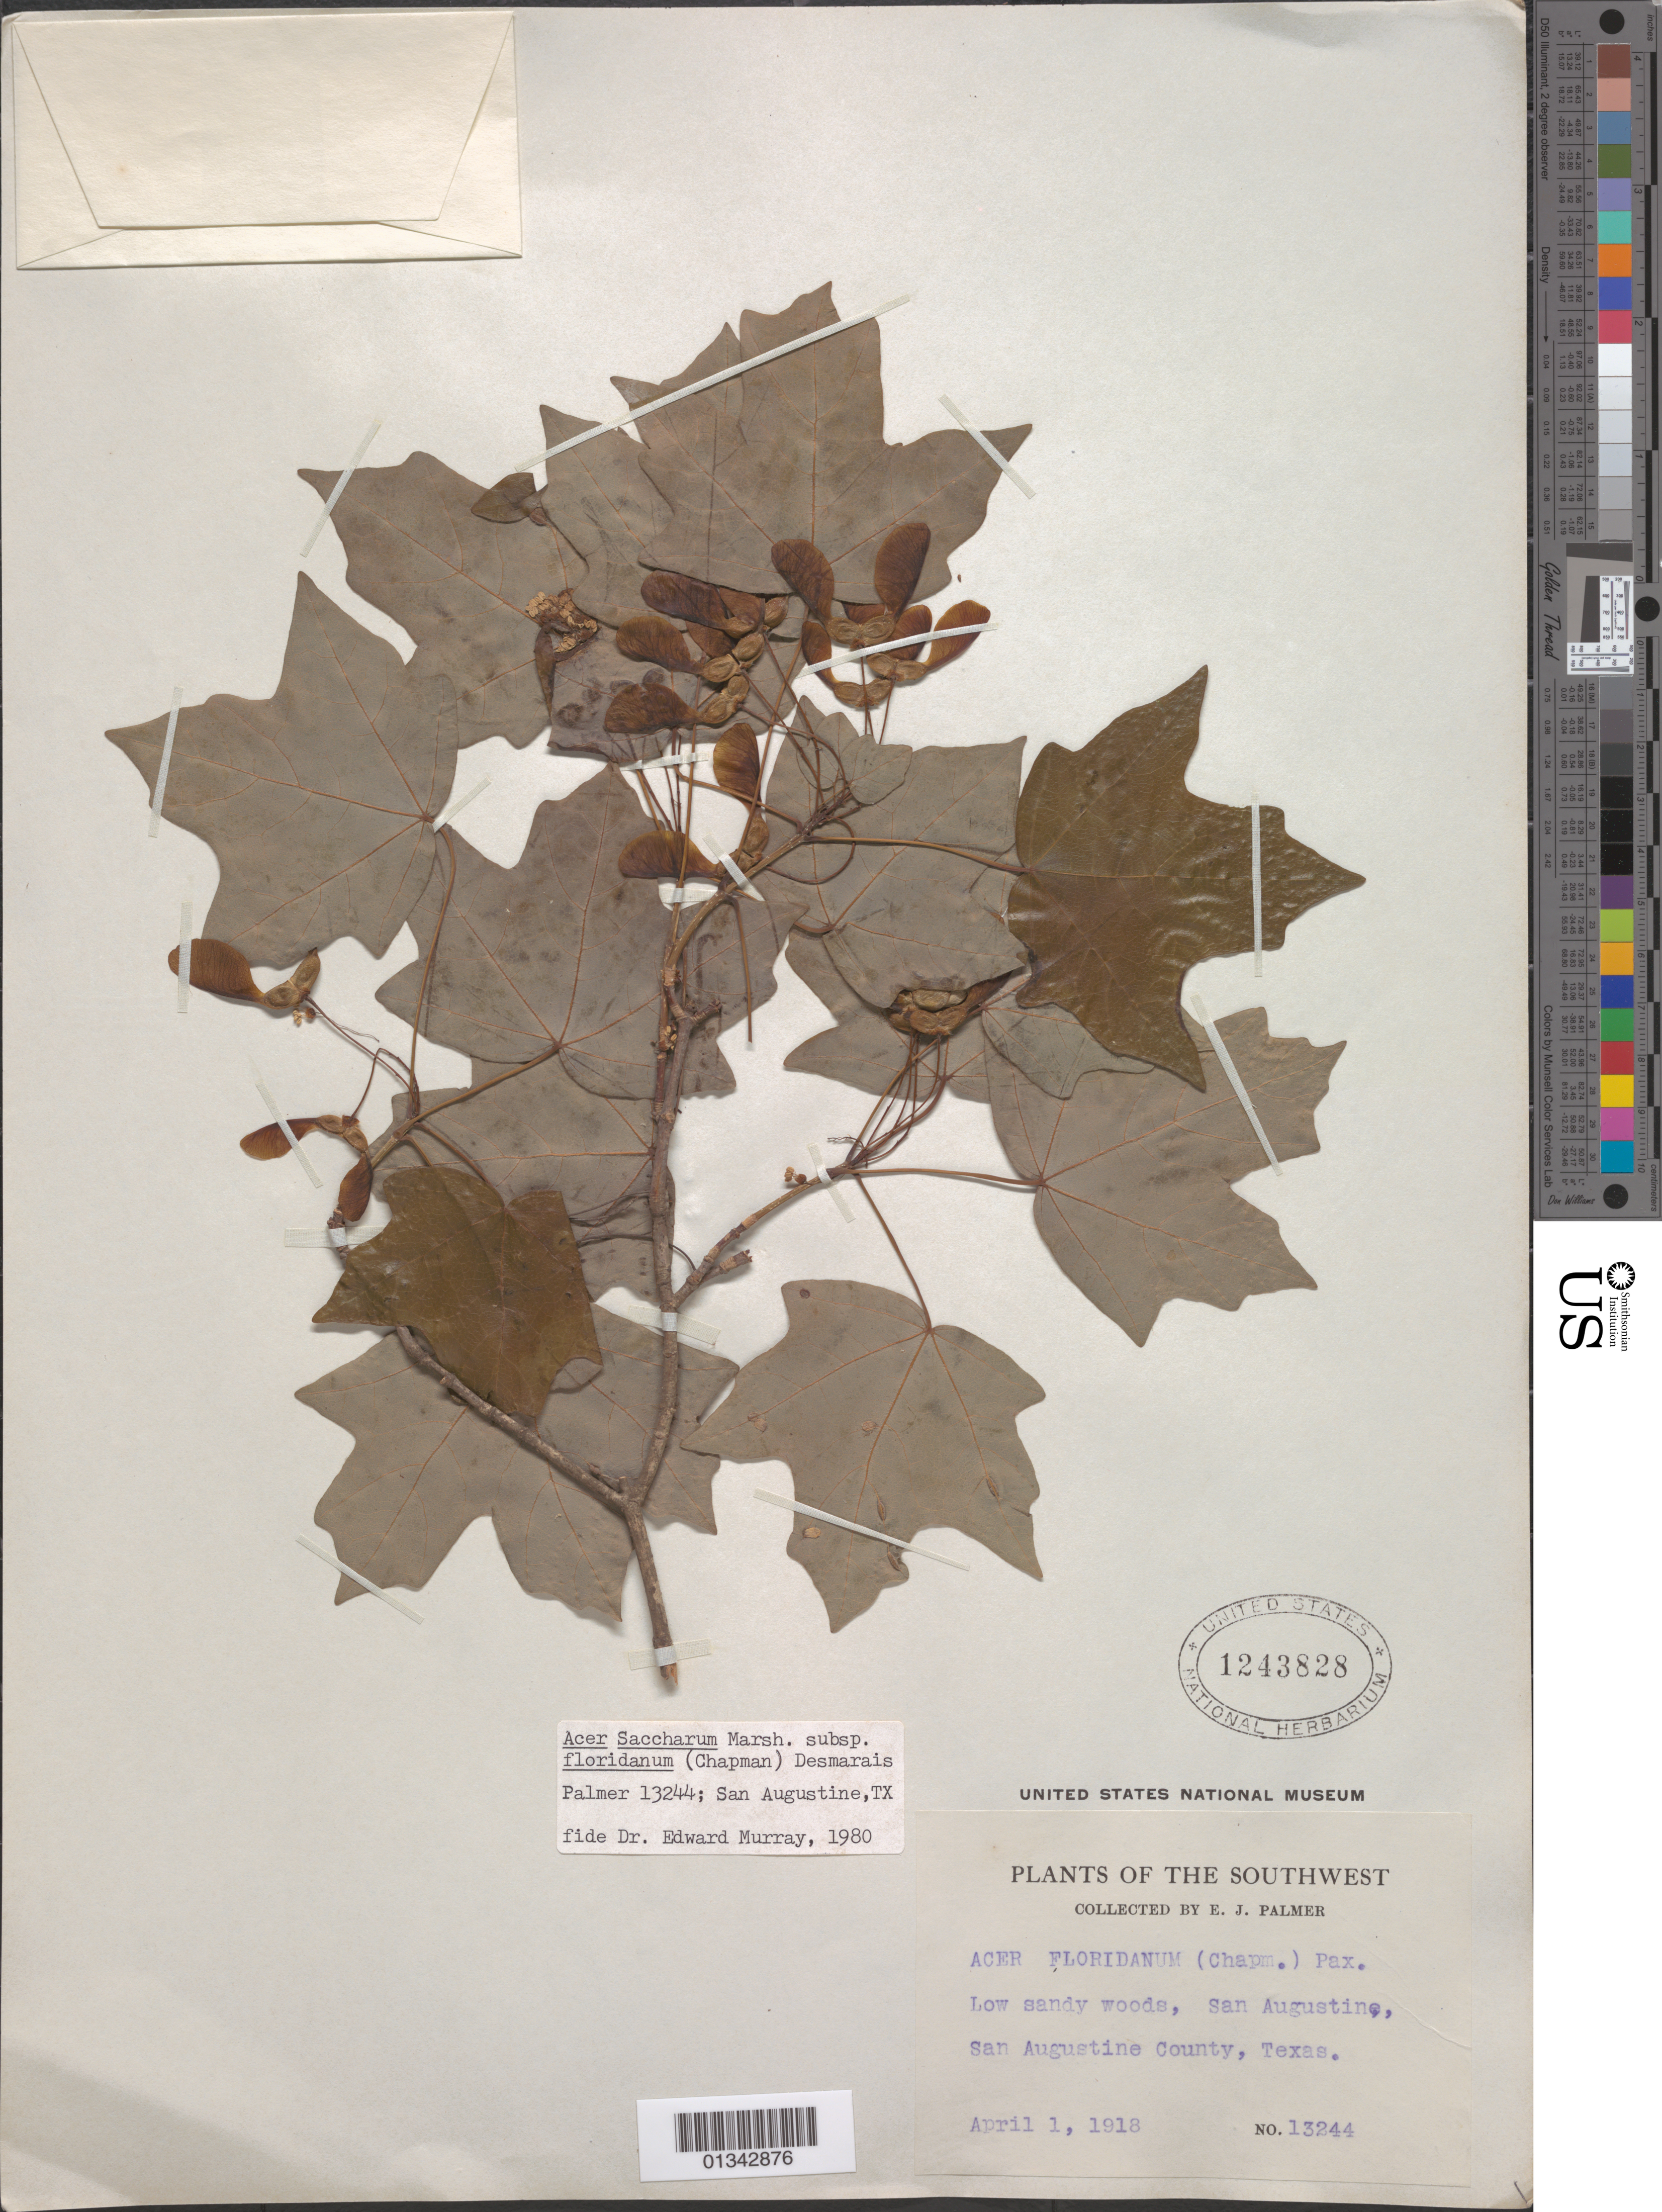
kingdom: Plantae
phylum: Tracheophyta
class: Magnoliopsida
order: Sapindales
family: Sapindaceae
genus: Acer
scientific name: Acer saccharum subsp. floridanum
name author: (Chapm.) Desmarais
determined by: Murray, Edward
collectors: E. J. Palmer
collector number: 13244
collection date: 1918-04-01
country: United States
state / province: Texas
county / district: San Augustine County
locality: San Augustine County, San Augustine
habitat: Low sandy woods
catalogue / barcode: US 1243828